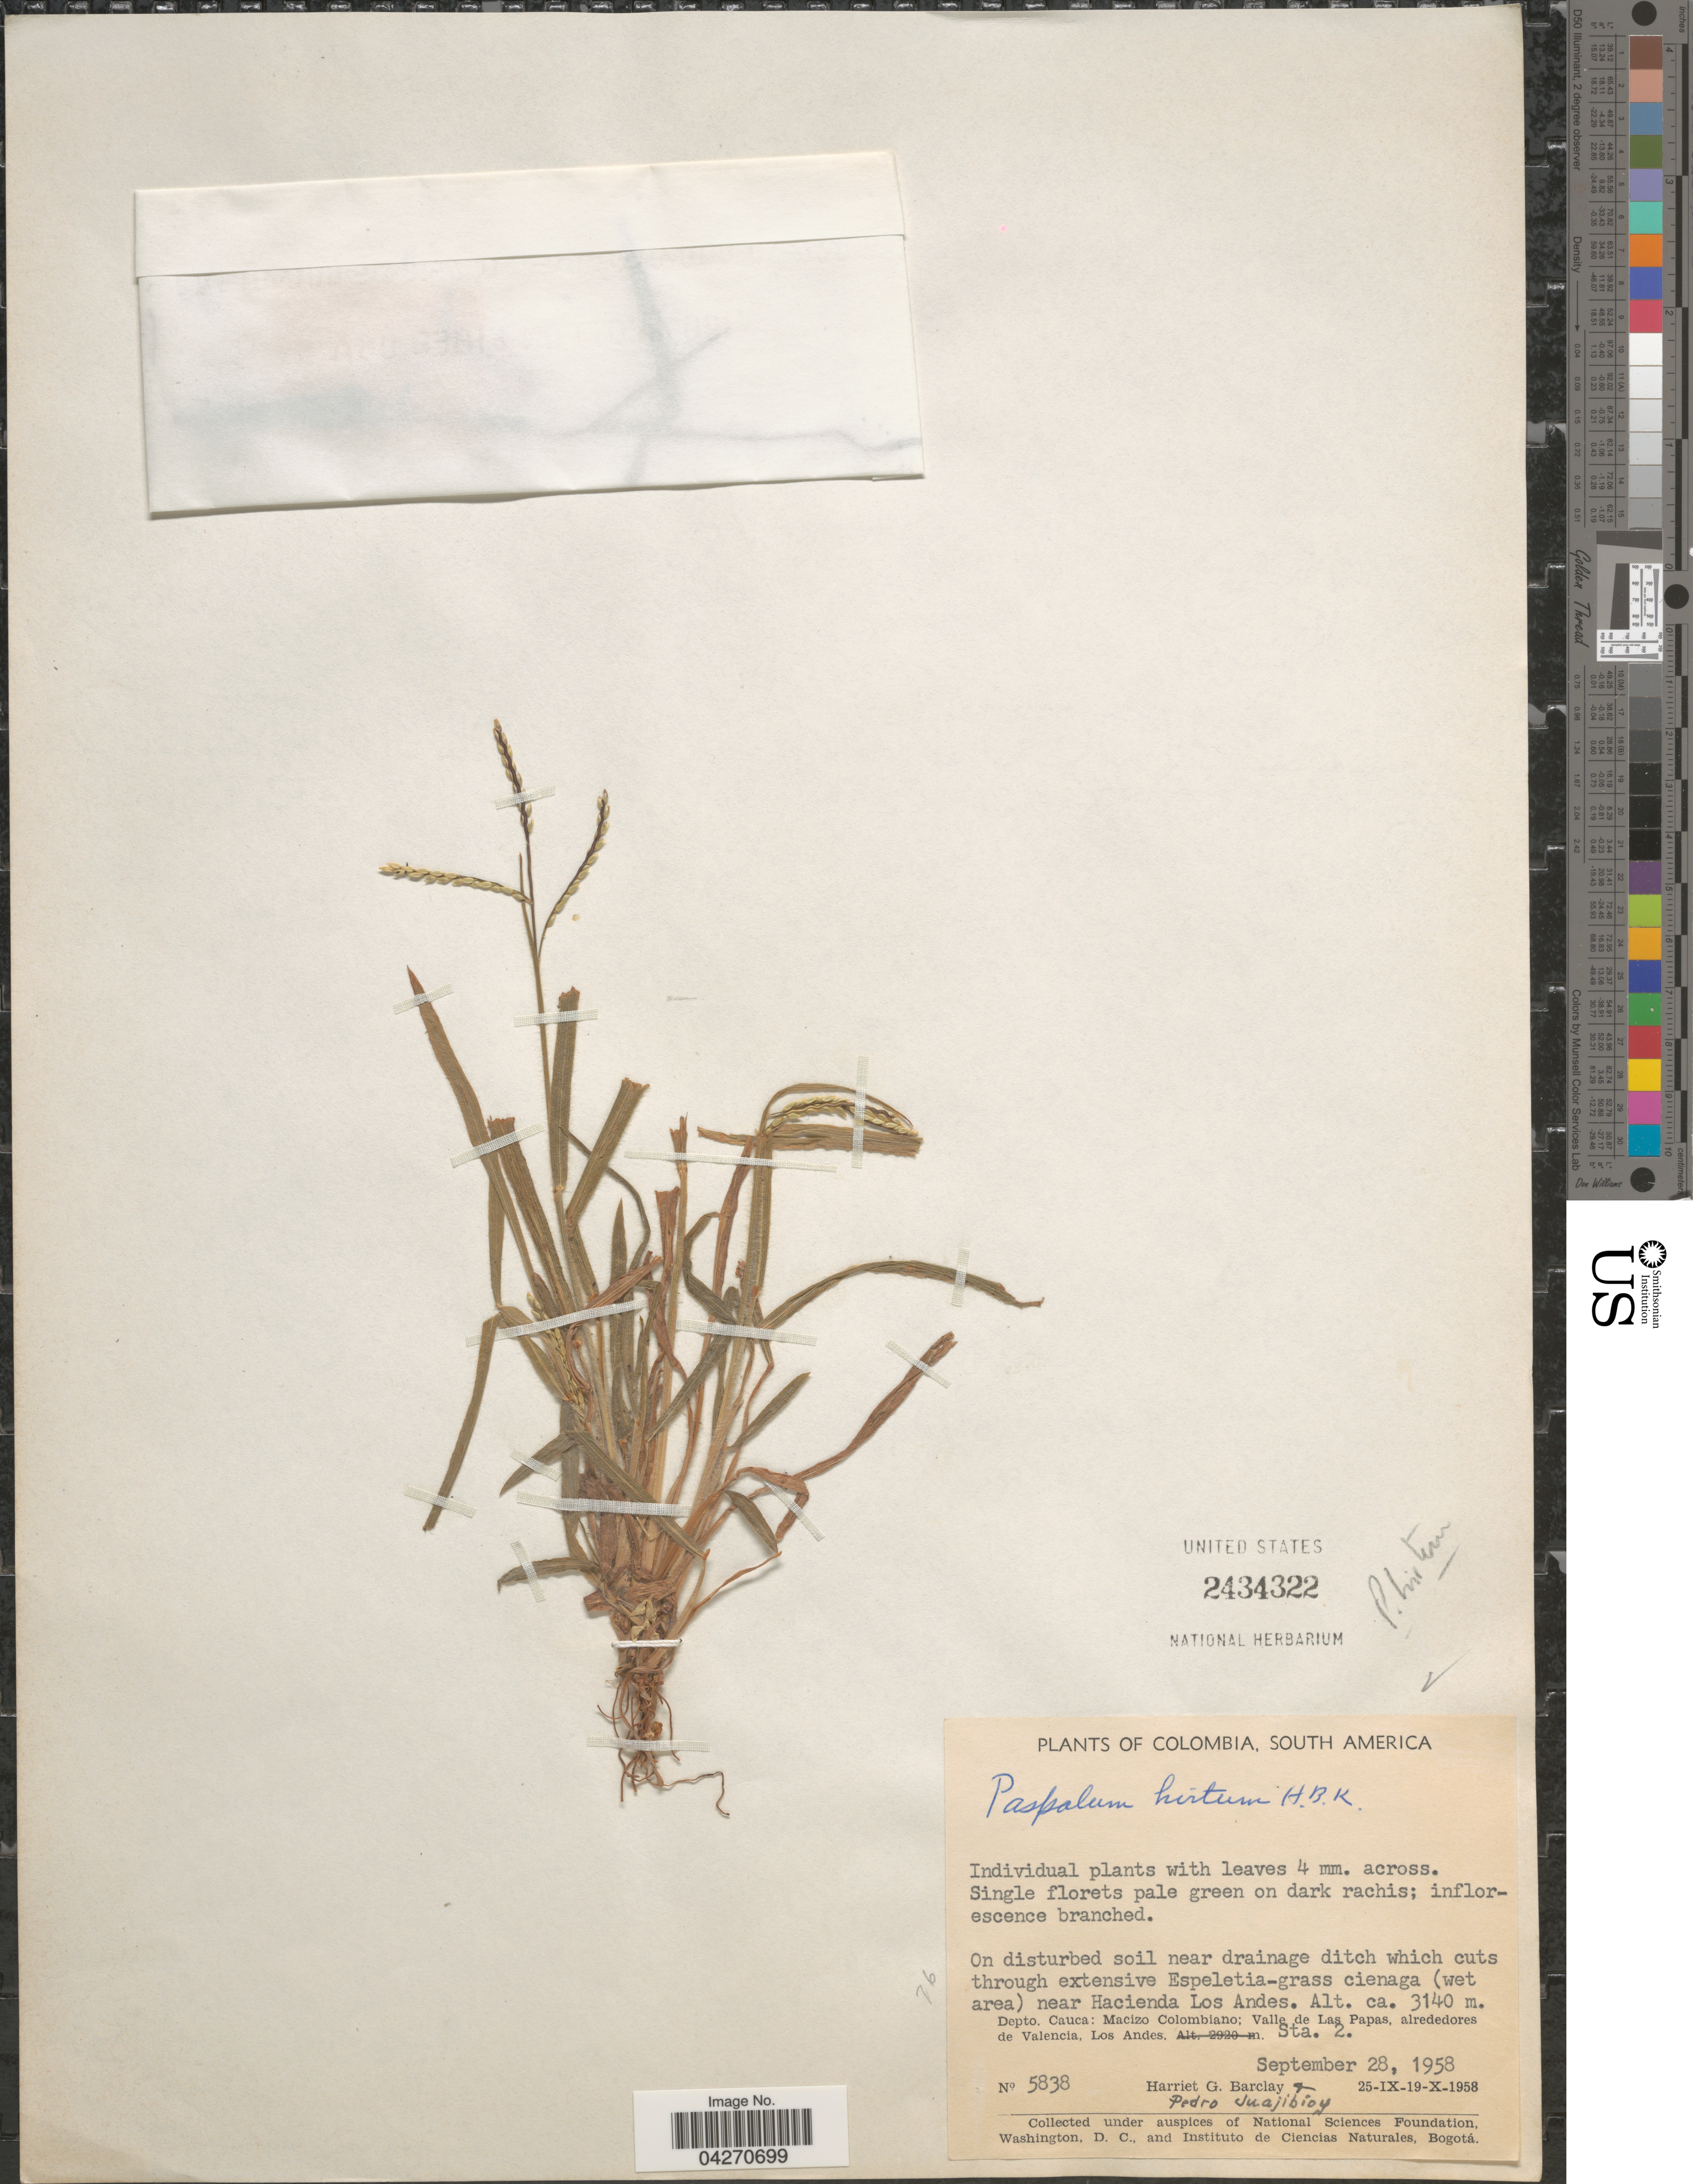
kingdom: Plantae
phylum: Tracheophyta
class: Liliopsida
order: Poales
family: Poaceae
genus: Paspalum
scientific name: Paspalum hirtum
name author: Kunth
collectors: H. G. Barclay & P. Juajibioy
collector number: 5838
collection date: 1958-09-25/1958-10-19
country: Colombia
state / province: Cauca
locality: On disturbed soil near drainage ditch which cuts through extensive Espeletia-grass cienaga (wet area) near Hacienda Los Andes. Depto. Cauca: Macizo Colombiano; Valle de Las Papas, alrededores de Valencia, Los Andes.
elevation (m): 3140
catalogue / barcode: US 2434322